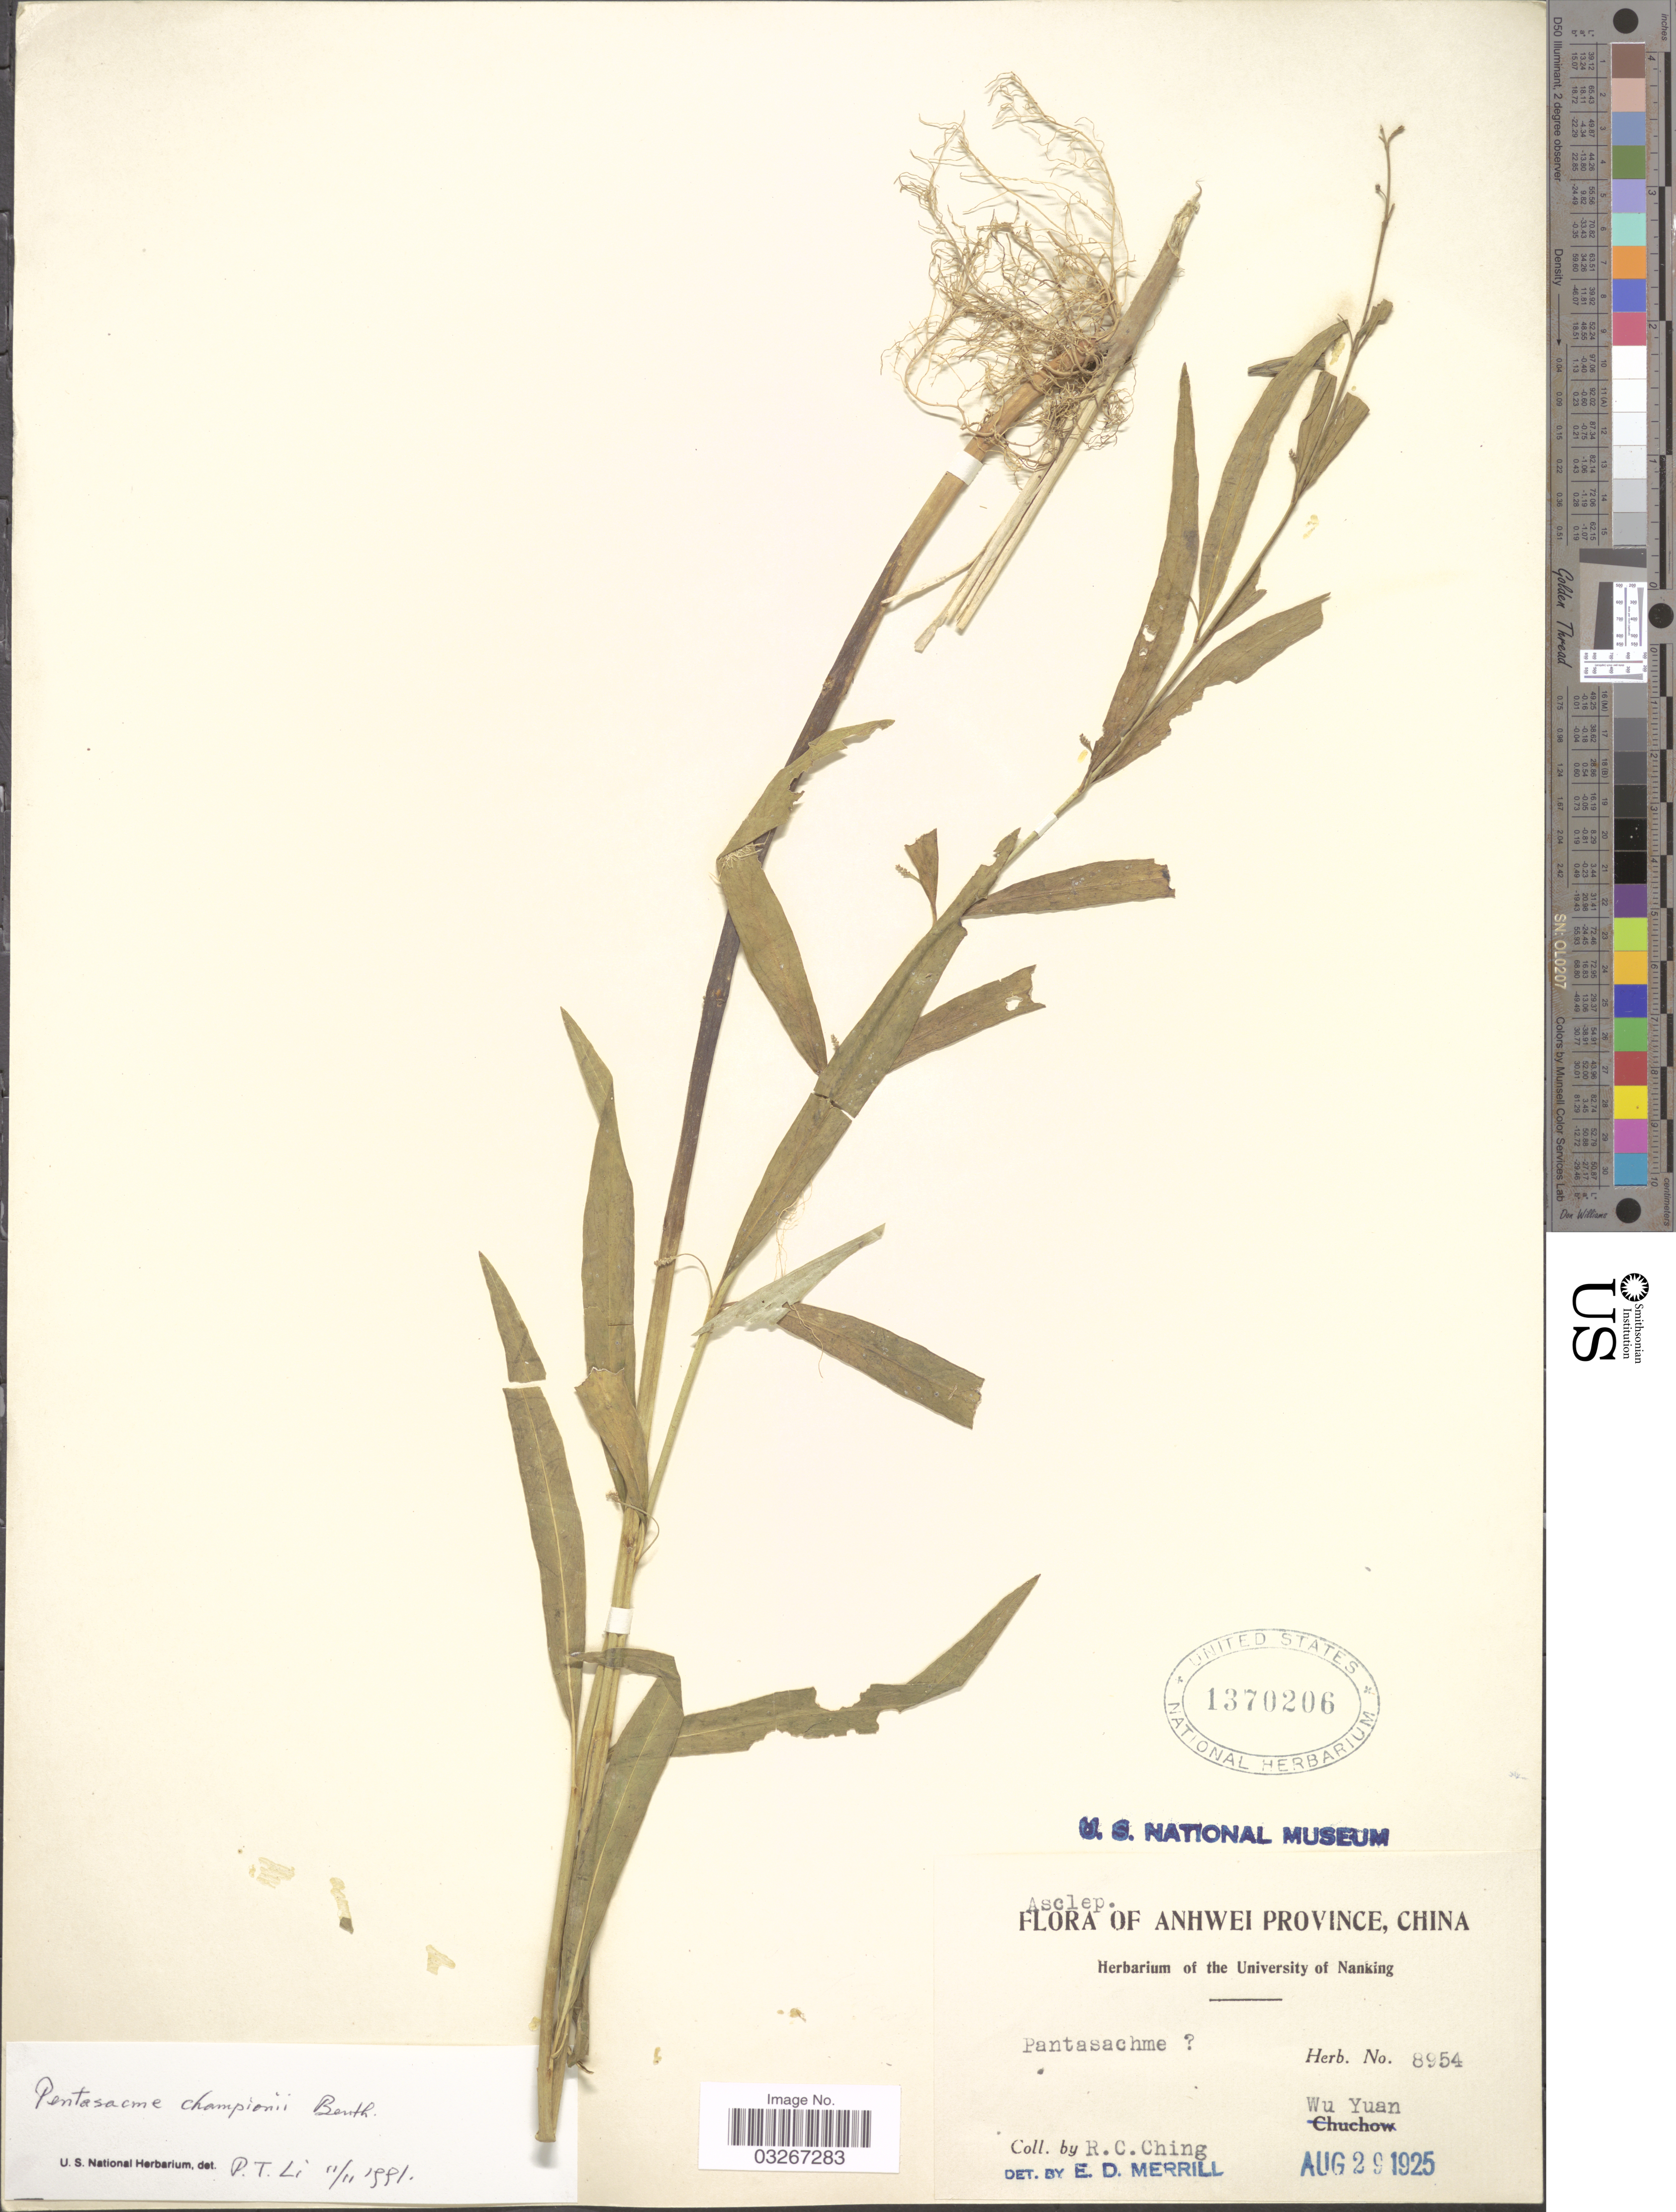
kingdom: Plantae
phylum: Tracheophyta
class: Magnoliopsida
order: Gentianales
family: Apocynaceae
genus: Pentasacme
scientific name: Pentasacme caudatum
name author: Wall. ex Wight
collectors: R. C. Ching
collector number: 8954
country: China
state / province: Anhui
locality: Anhwei Province. Wu Yuan.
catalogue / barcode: US 1370206